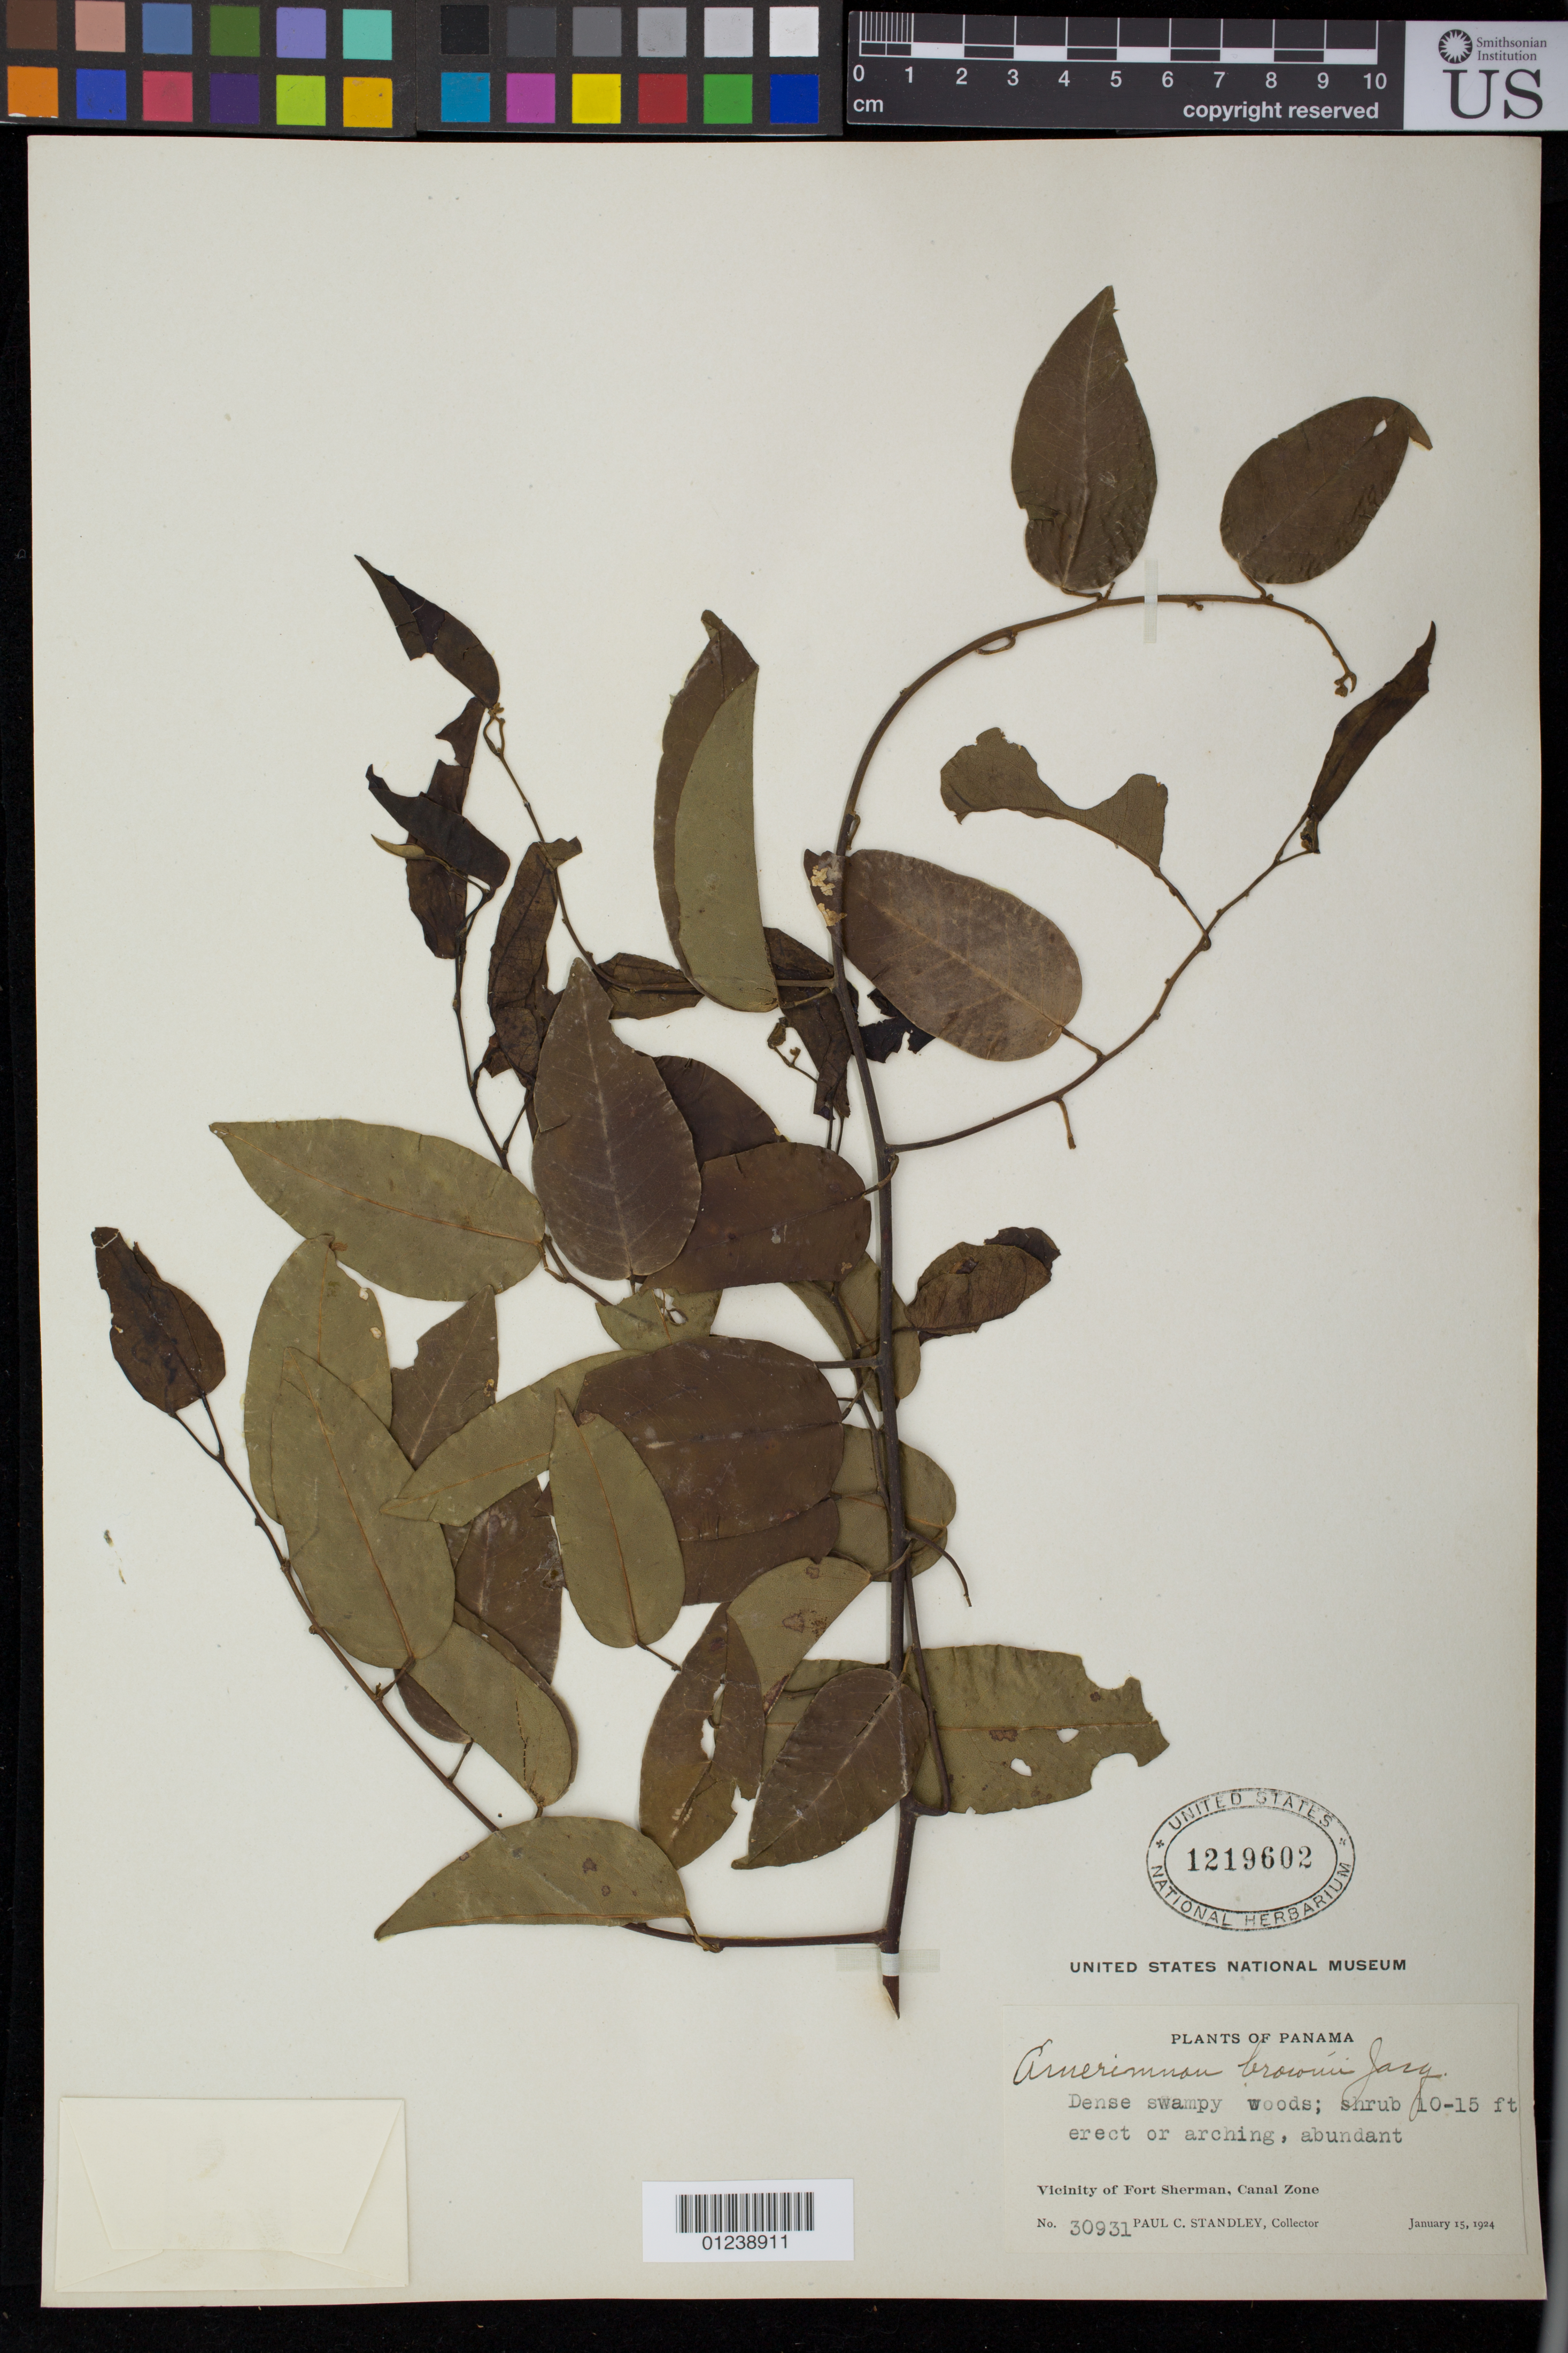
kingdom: Plantae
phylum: Tracheophyta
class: Magnoliopsida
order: Fabales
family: Fabaceae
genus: Dalbergia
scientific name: Dalbergia brownei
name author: (Jacq.) Schinz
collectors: P. C. Standley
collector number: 30931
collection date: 1924-01-15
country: Panama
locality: Vicinity of Fort Sherman, Canal Zone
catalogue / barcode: US 1219602